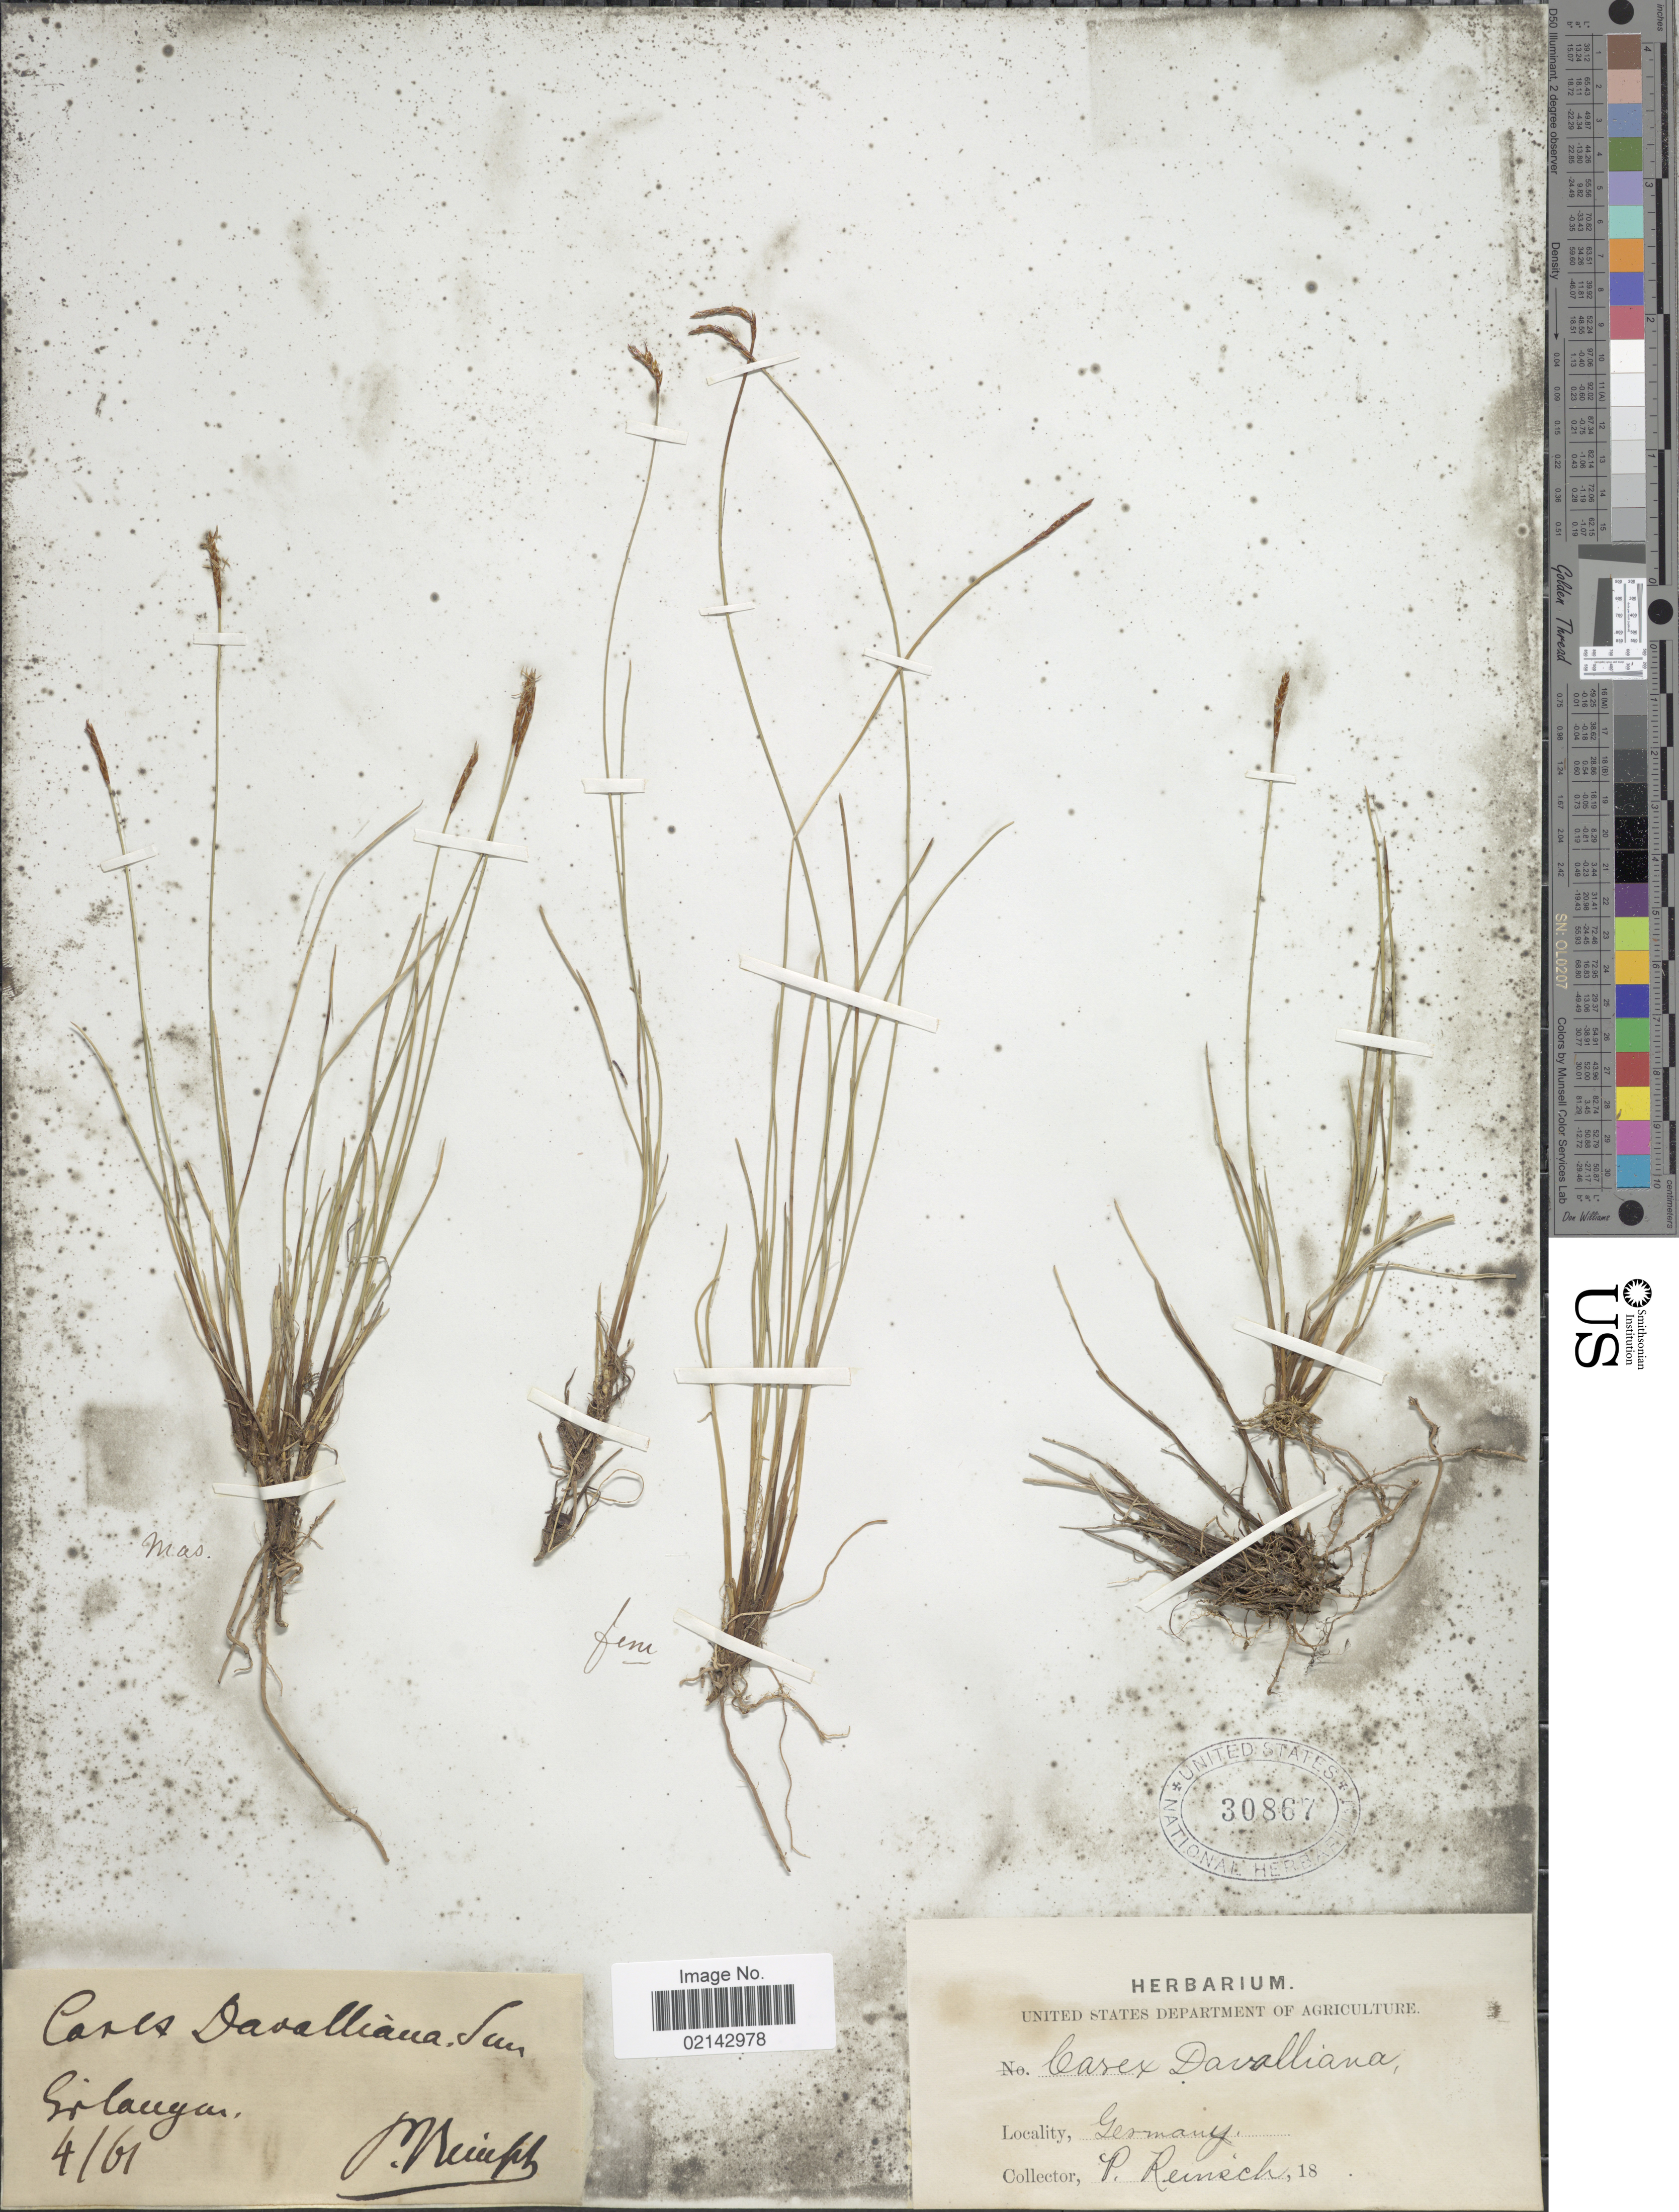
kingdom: Plantae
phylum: Tracheophyta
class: Liliopsida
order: Poales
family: Cyperaceae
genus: Carex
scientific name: Carex davalliana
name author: Sm.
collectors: P.F. Reinsch (herbarium)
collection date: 1861-04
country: Germany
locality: Grilaugan. [interpreted]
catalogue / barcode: US 30867